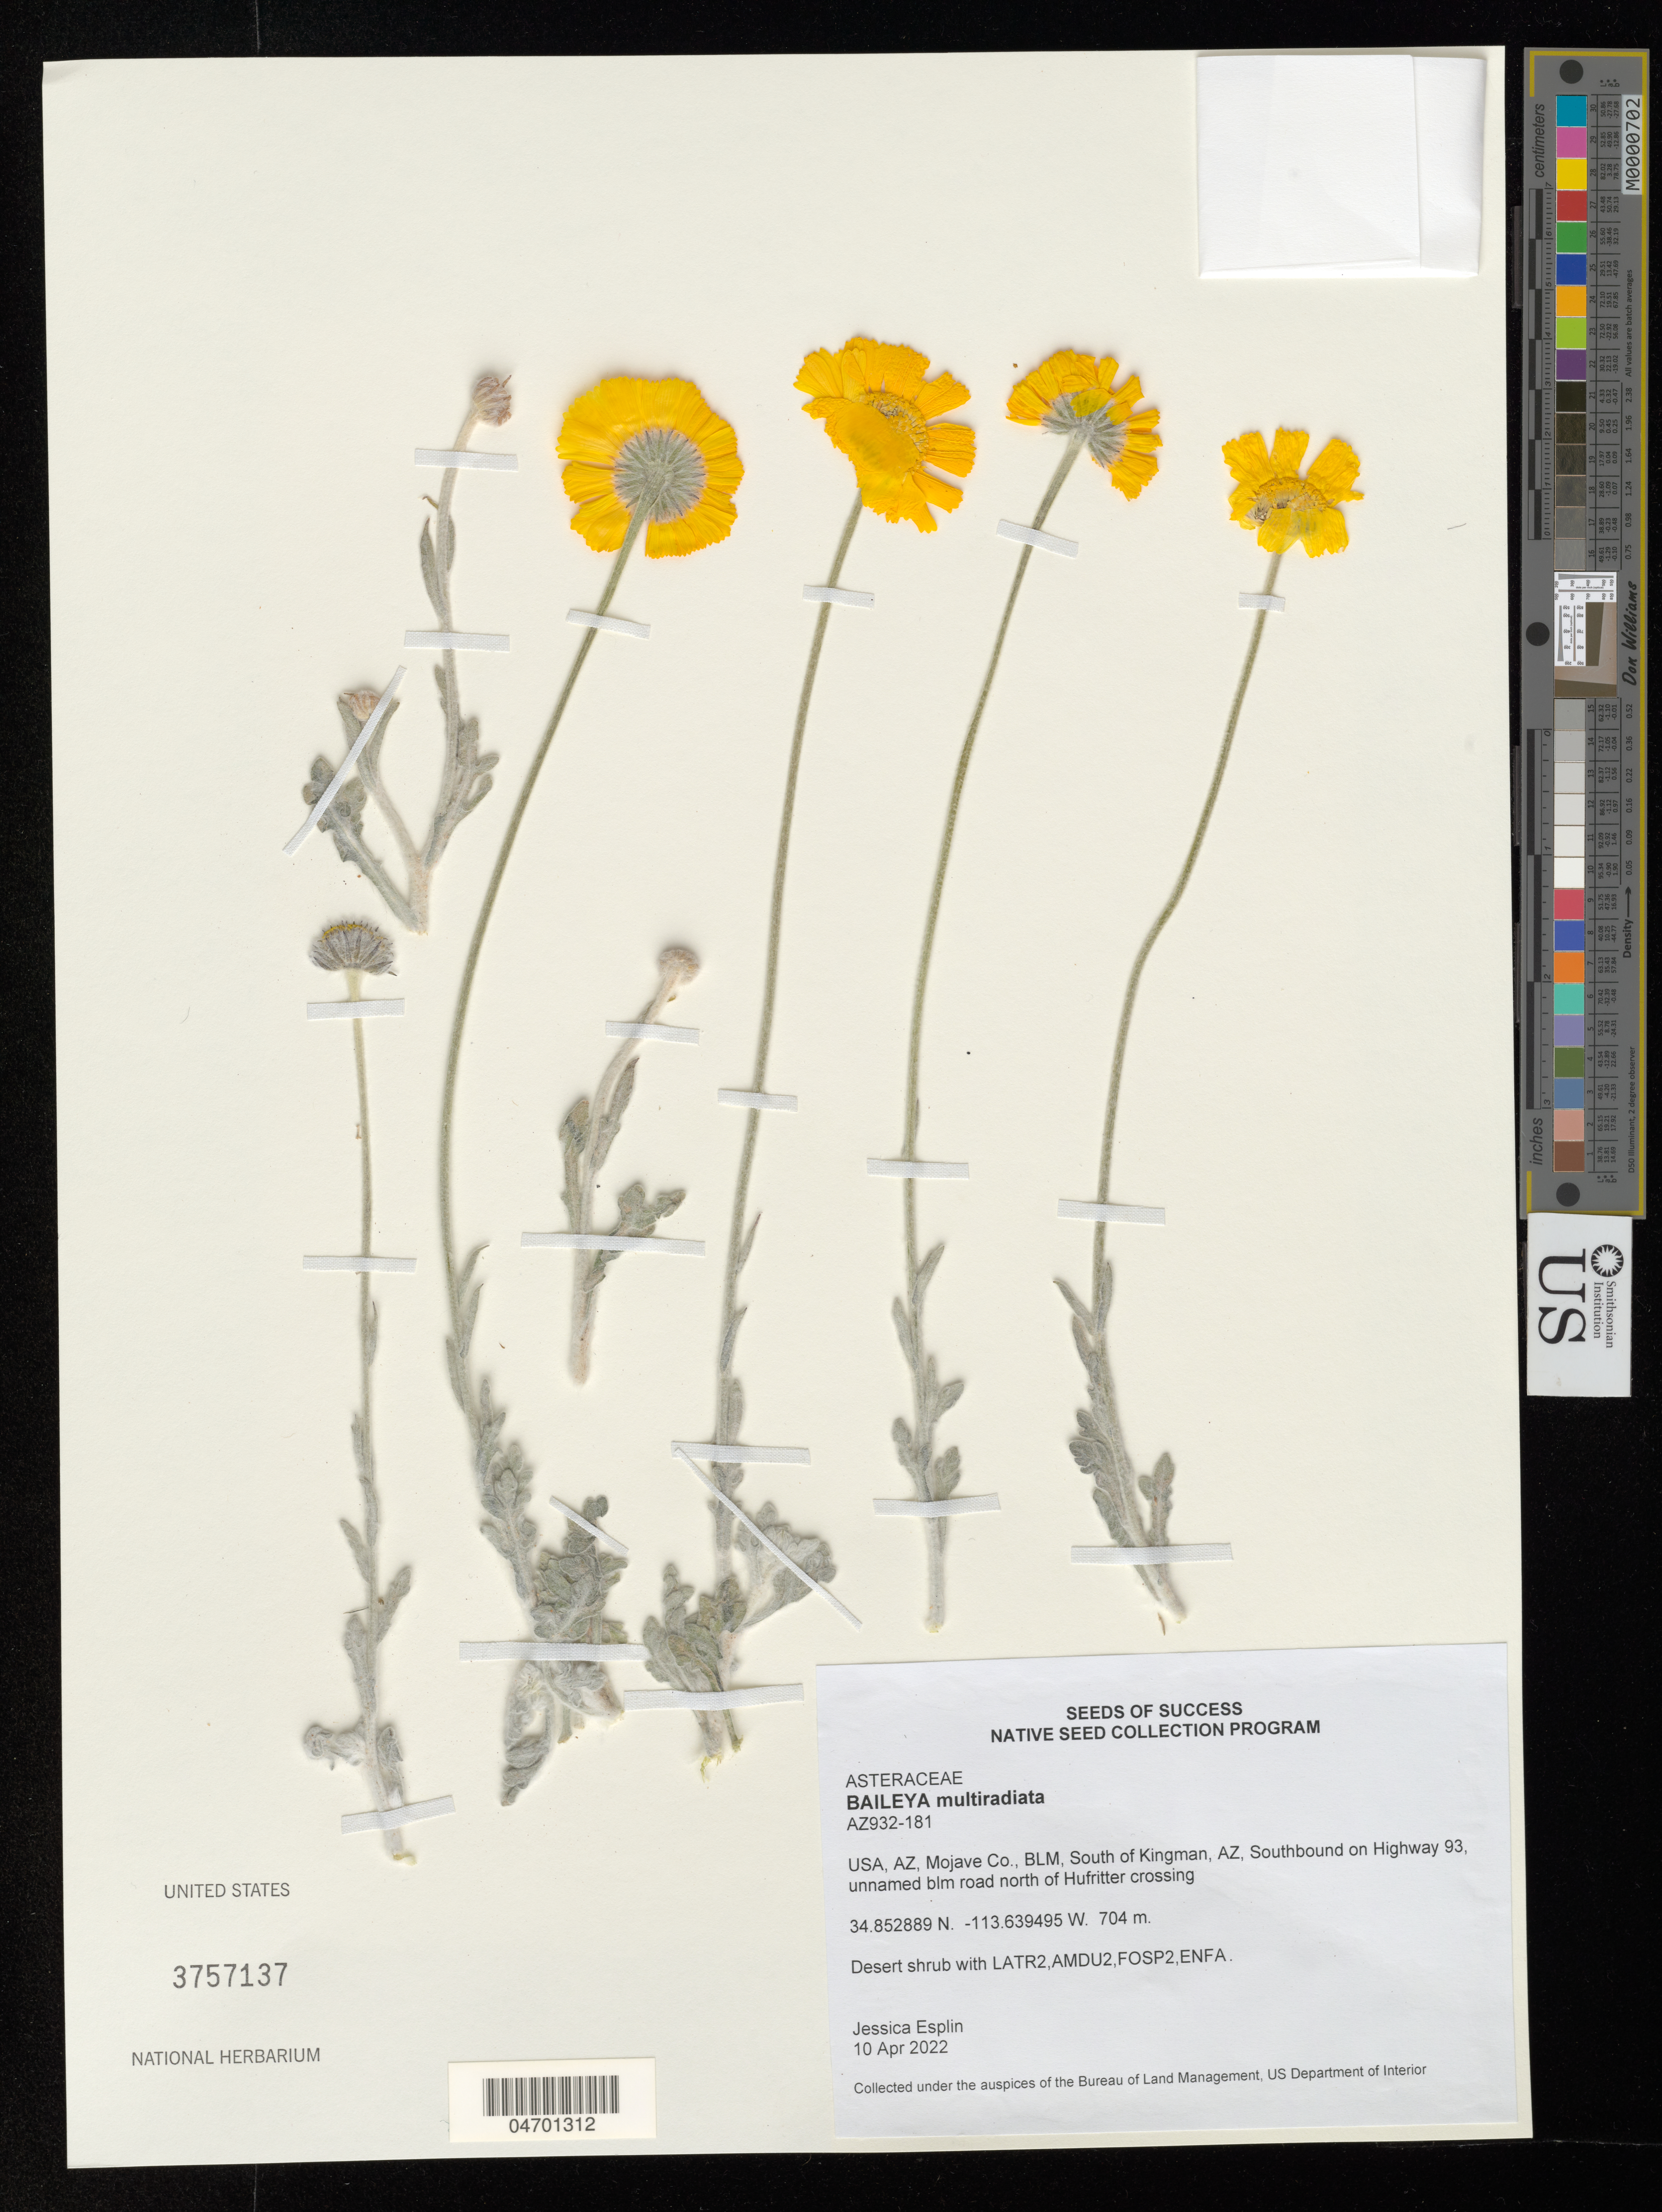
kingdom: Plantae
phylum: Tracheophyta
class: Magnoliopsida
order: Asterales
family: Asteraceae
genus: Baileya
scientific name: Baileya multiradiata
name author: Harv. & A. Gray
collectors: A. Ron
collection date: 2022-04-10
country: United States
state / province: Arizona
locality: AZ, Mojave Co., BLM, South of Kingman, Southbound on Highway 93, unnamed blm road north of Hufritter crossing.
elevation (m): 704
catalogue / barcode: US 3757137